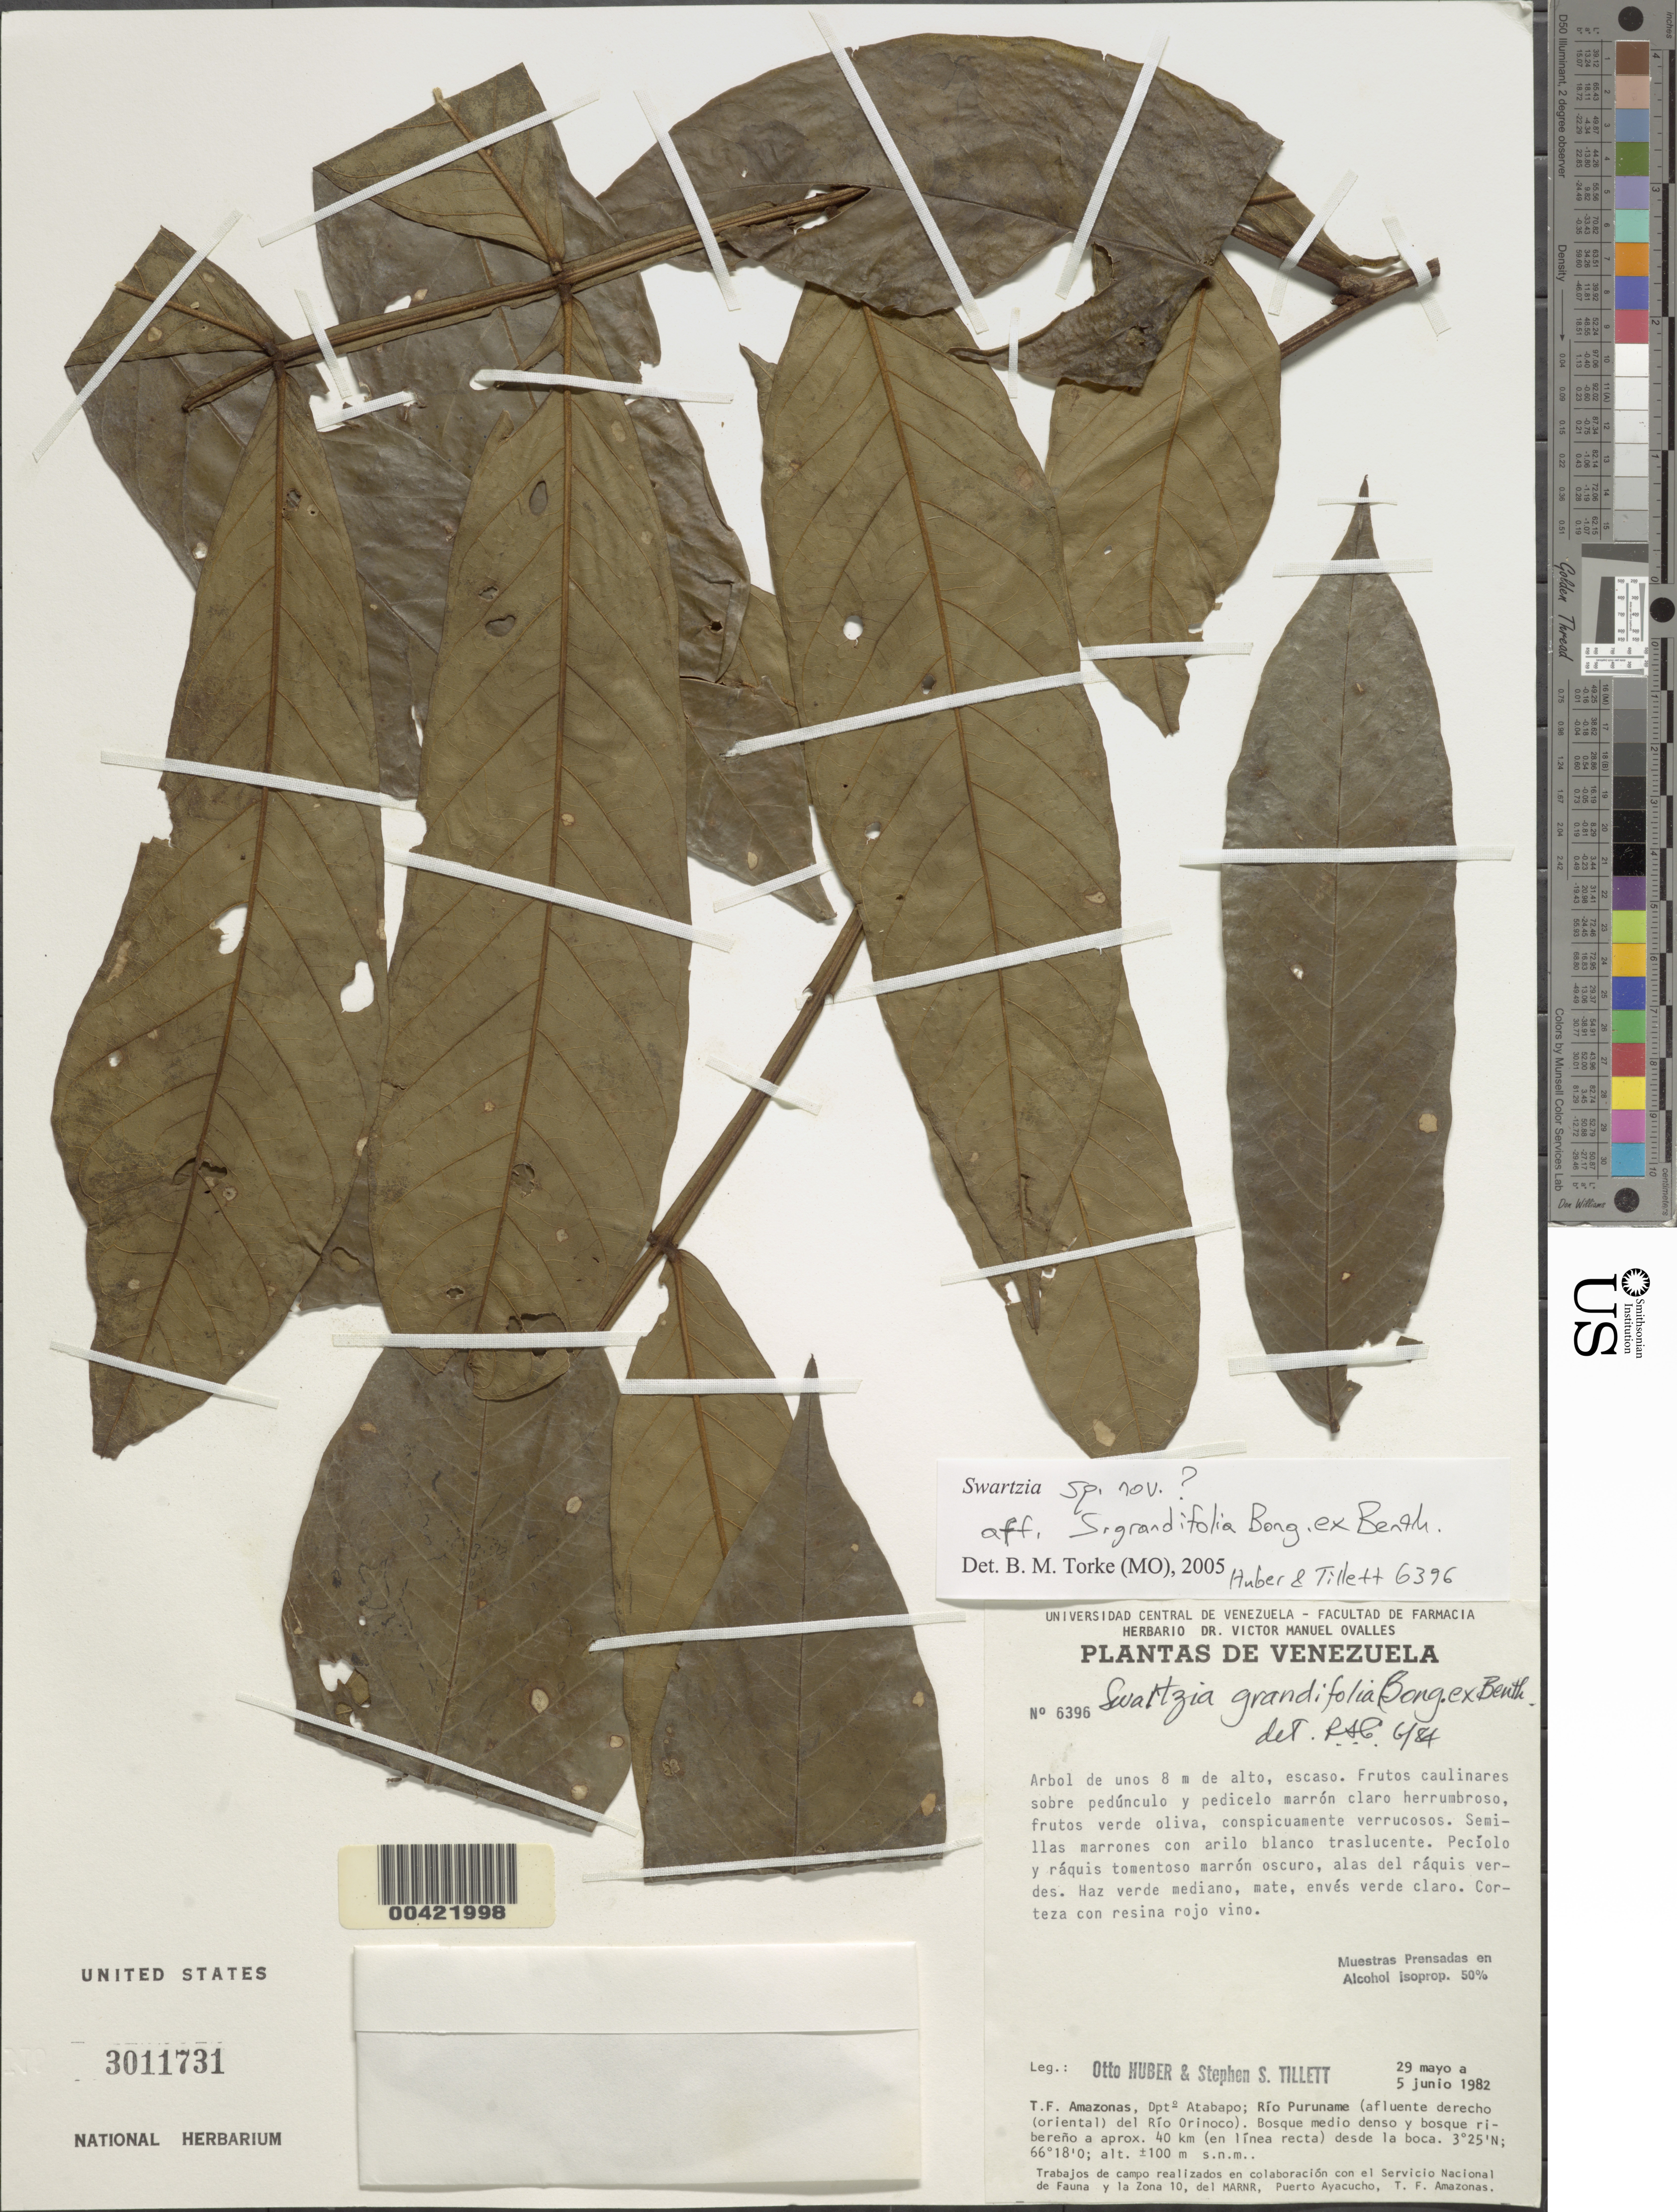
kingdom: Plantae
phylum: Tracheophyta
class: Magnoliopsida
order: Fabales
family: Fabaceae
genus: Swartzia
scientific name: Swartzia sp. nov. aff. grandifolia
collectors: O. Huber & S. S. Tillett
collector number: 6396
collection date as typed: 29 May 1982 to 05 Jun 1982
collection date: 1982-05-29/1982-06-05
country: Venezuela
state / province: Amazonas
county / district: Atabapo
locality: Rio Puruname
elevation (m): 100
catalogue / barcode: US 3011731